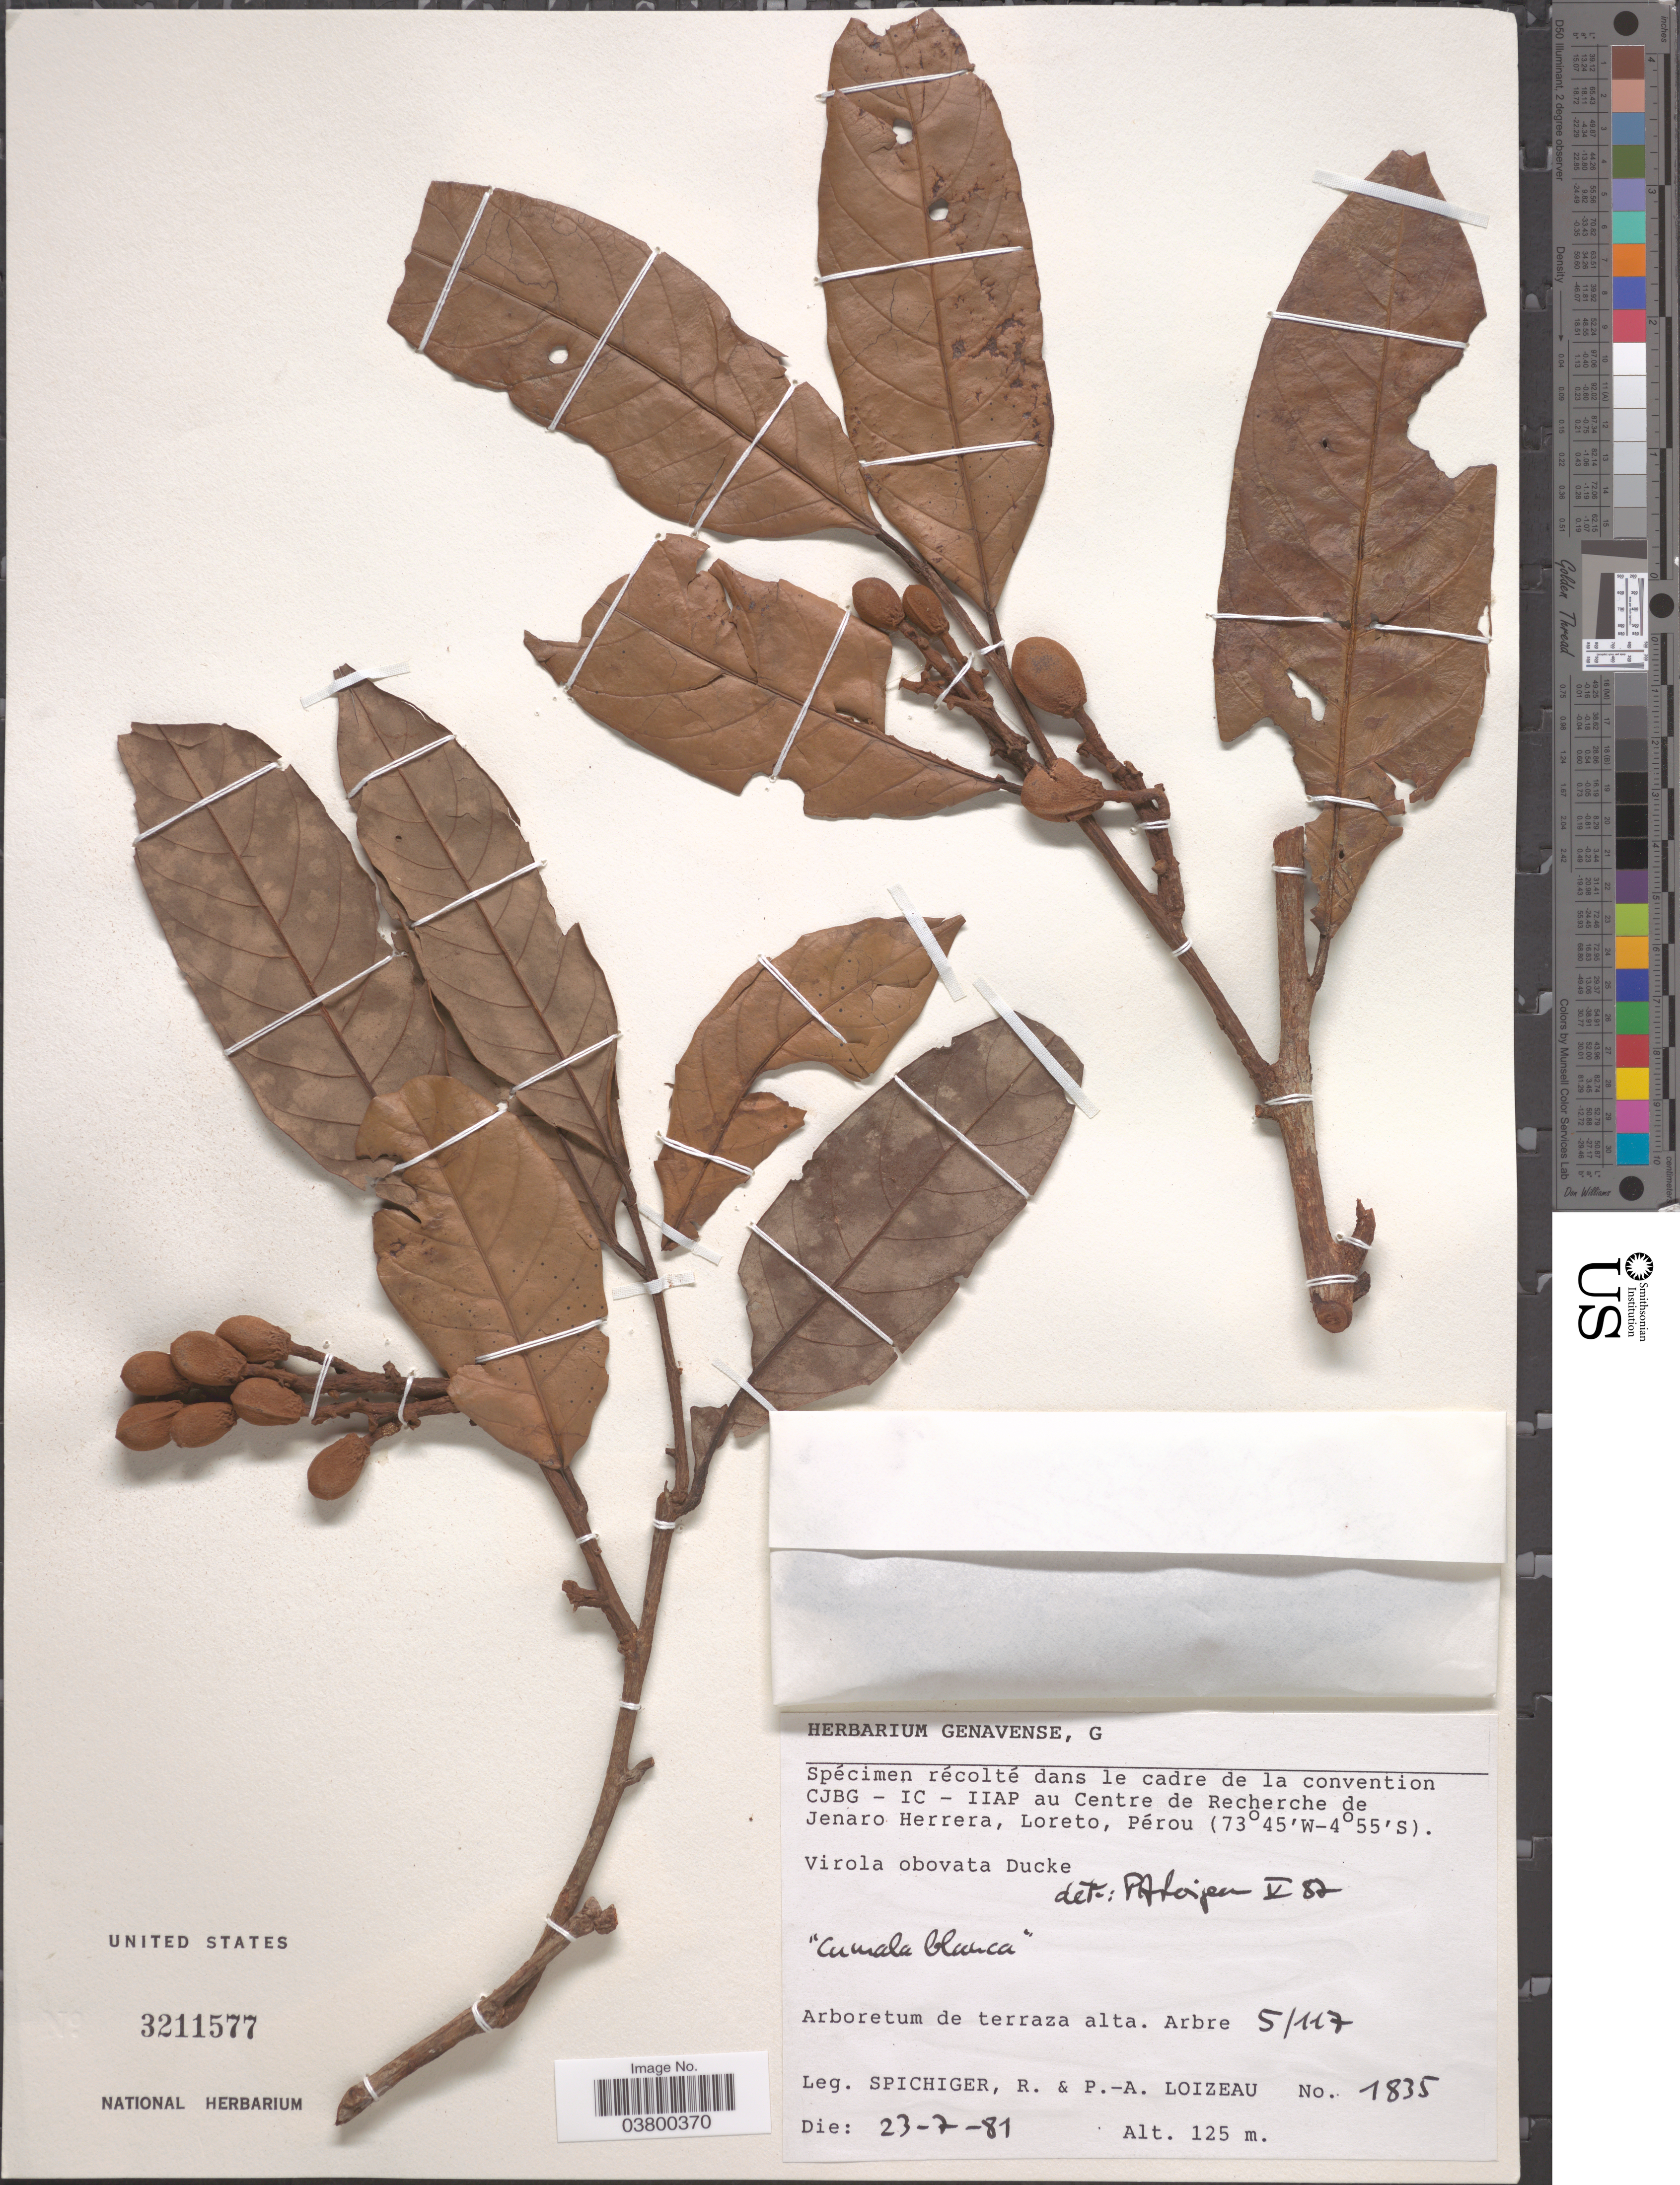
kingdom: Plantae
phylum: Tracheophyta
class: Magnoliopsida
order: Magnoliales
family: Myristicaceae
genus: Virola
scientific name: Virola obovata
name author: Ducke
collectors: R. Spichiger & P. Loizeau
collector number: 1835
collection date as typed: Transcribed d/m/y: 23/7/81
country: Peru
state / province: Loreto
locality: Centre de Recherche de Jenaro Herrera, Loreto, Pérou. Arboretum de terraza alta - Arbre 2/296.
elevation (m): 125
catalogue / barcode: US 3211577